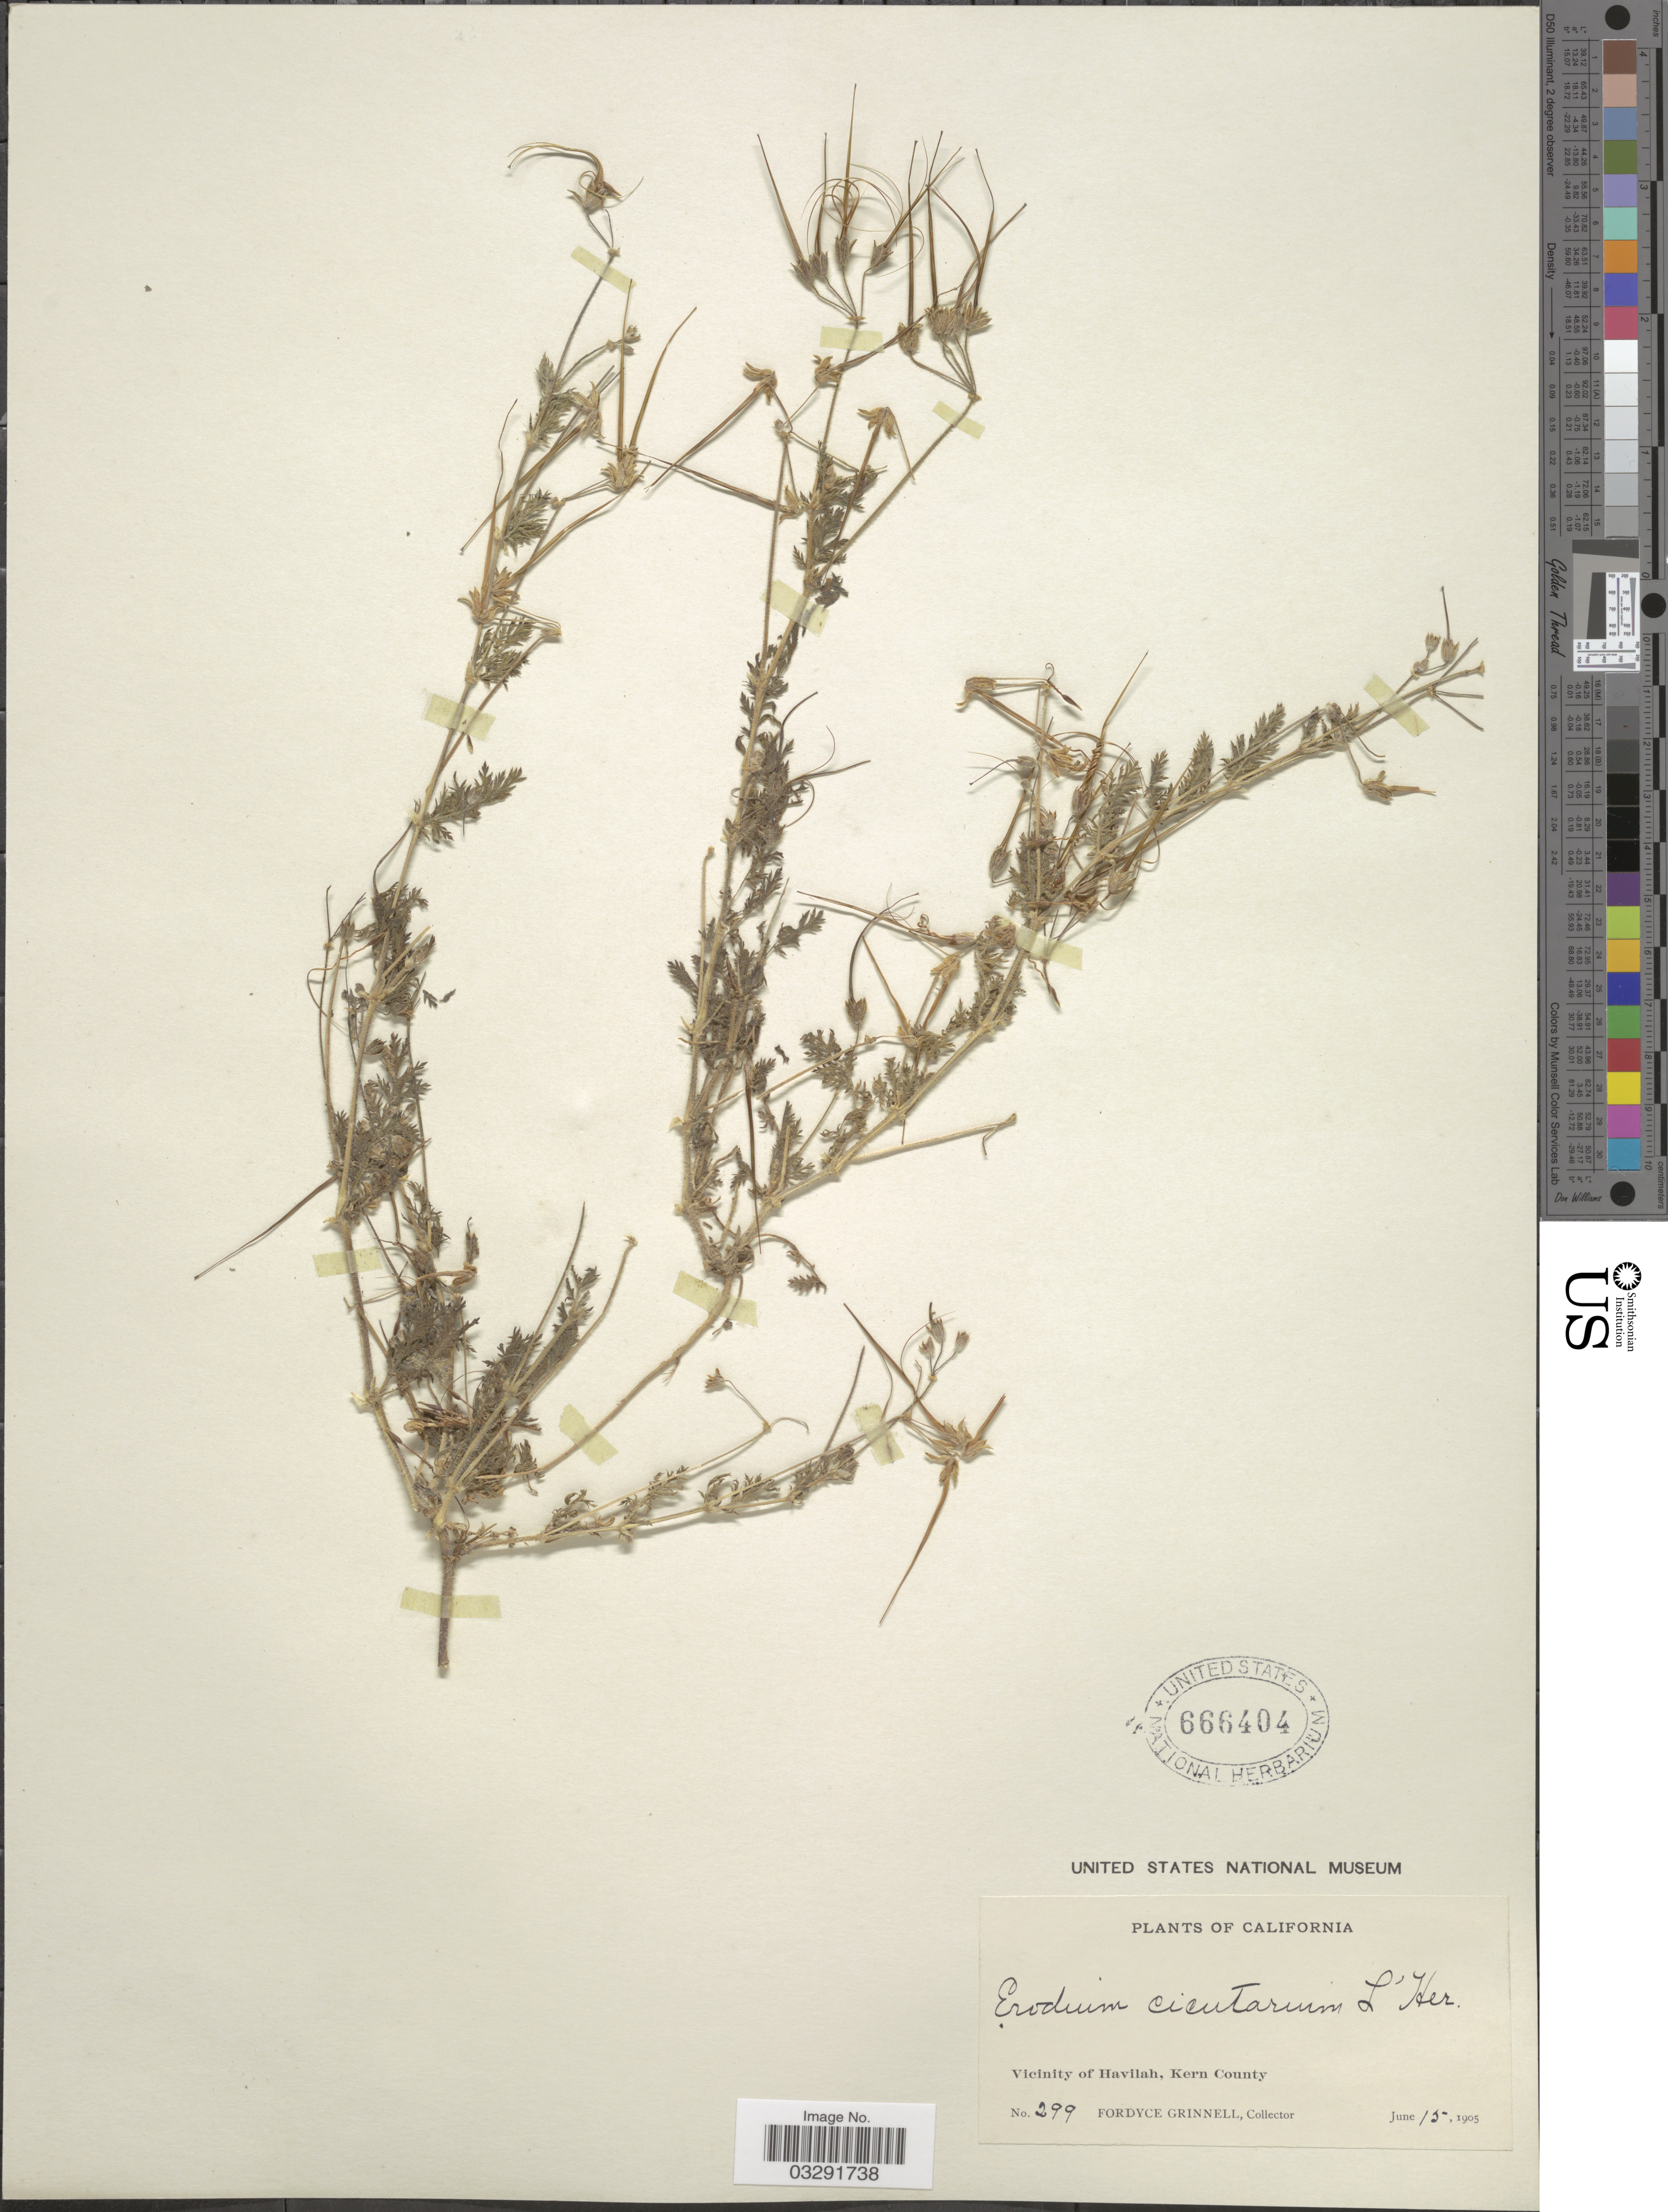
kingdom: Plantae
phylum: Tracheophyta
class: Magnoliopsida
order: Geraniales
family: Geraniaceae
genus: Erodium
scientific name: Erodium cicutarium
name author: (L.) L'Hér.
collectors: F. Grinnell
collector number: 299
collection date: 1905-06-15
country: United States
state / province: California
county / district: Kern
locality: Vicinity of Havilah, Kern County.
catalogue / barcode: US 666404